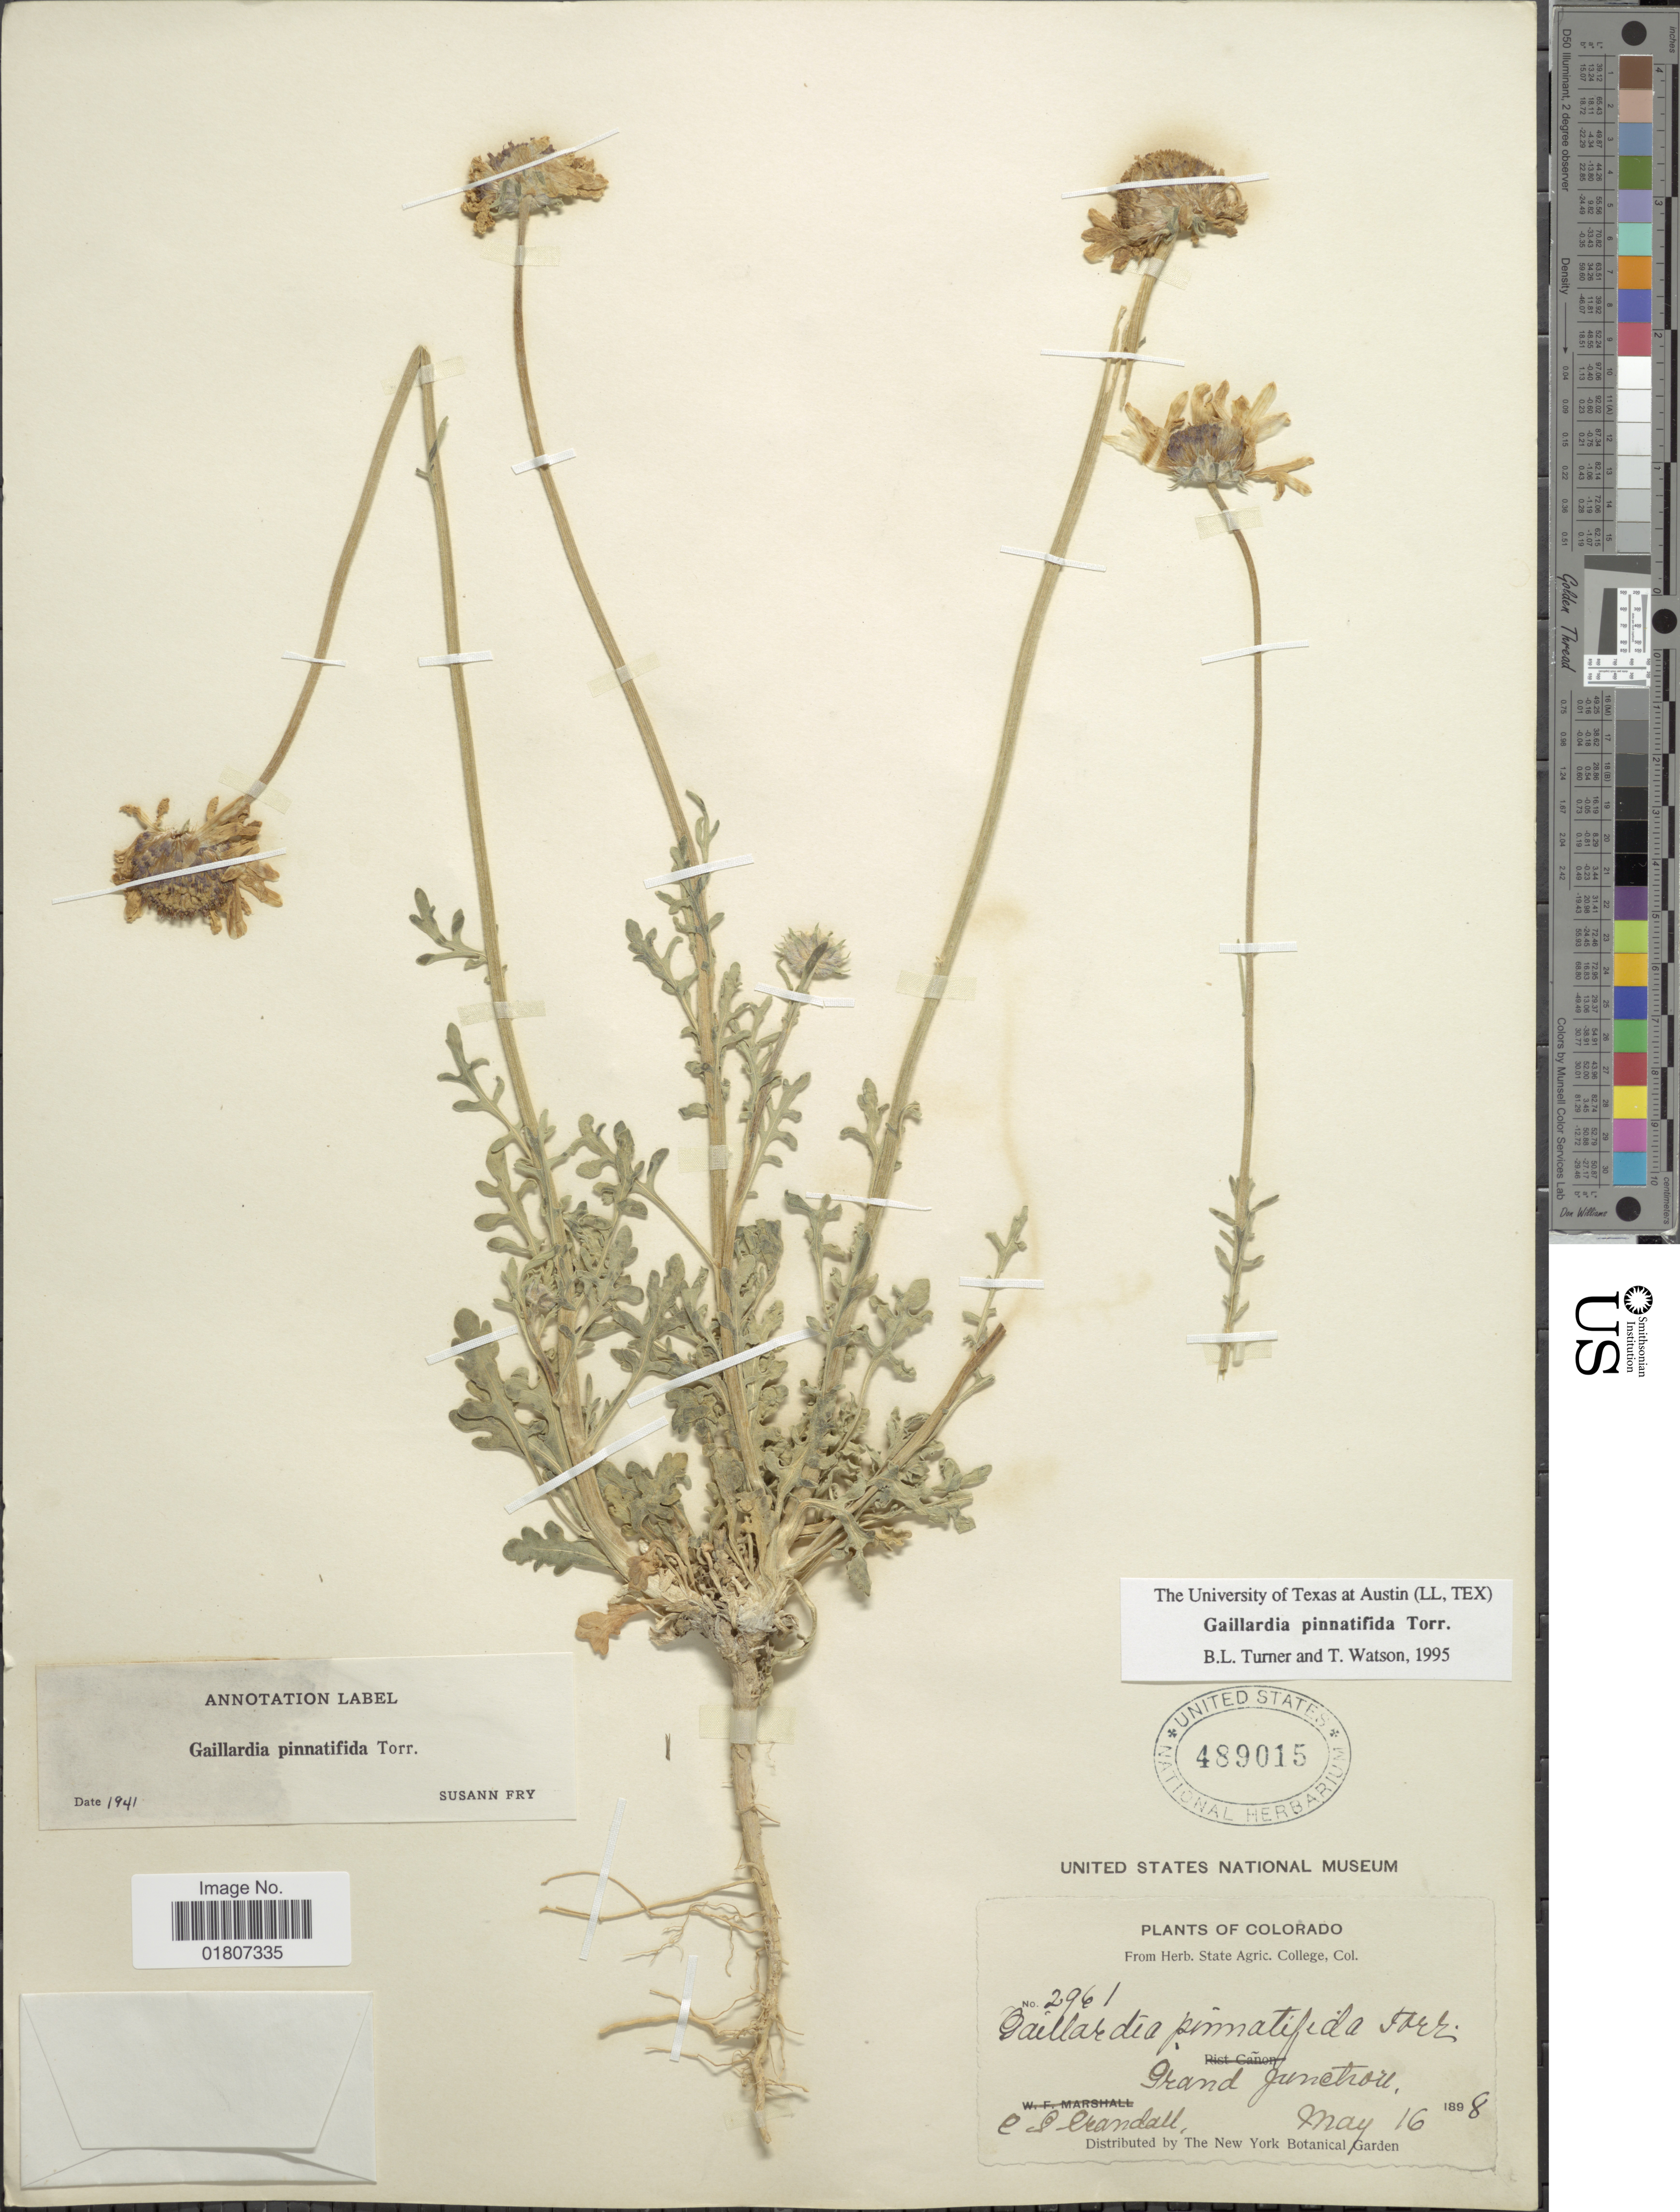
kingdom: Plantae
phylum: Tracheophyta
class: Magnoliopsida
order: Asterales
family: Asteraceae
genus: Gaillardia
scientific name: Gaillardia pinnatifida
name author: Torr.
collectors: C. Crandall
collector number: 2961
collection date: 1898-05-16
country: United States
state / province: Colorado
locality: Grand Junction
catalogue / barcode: US 489015